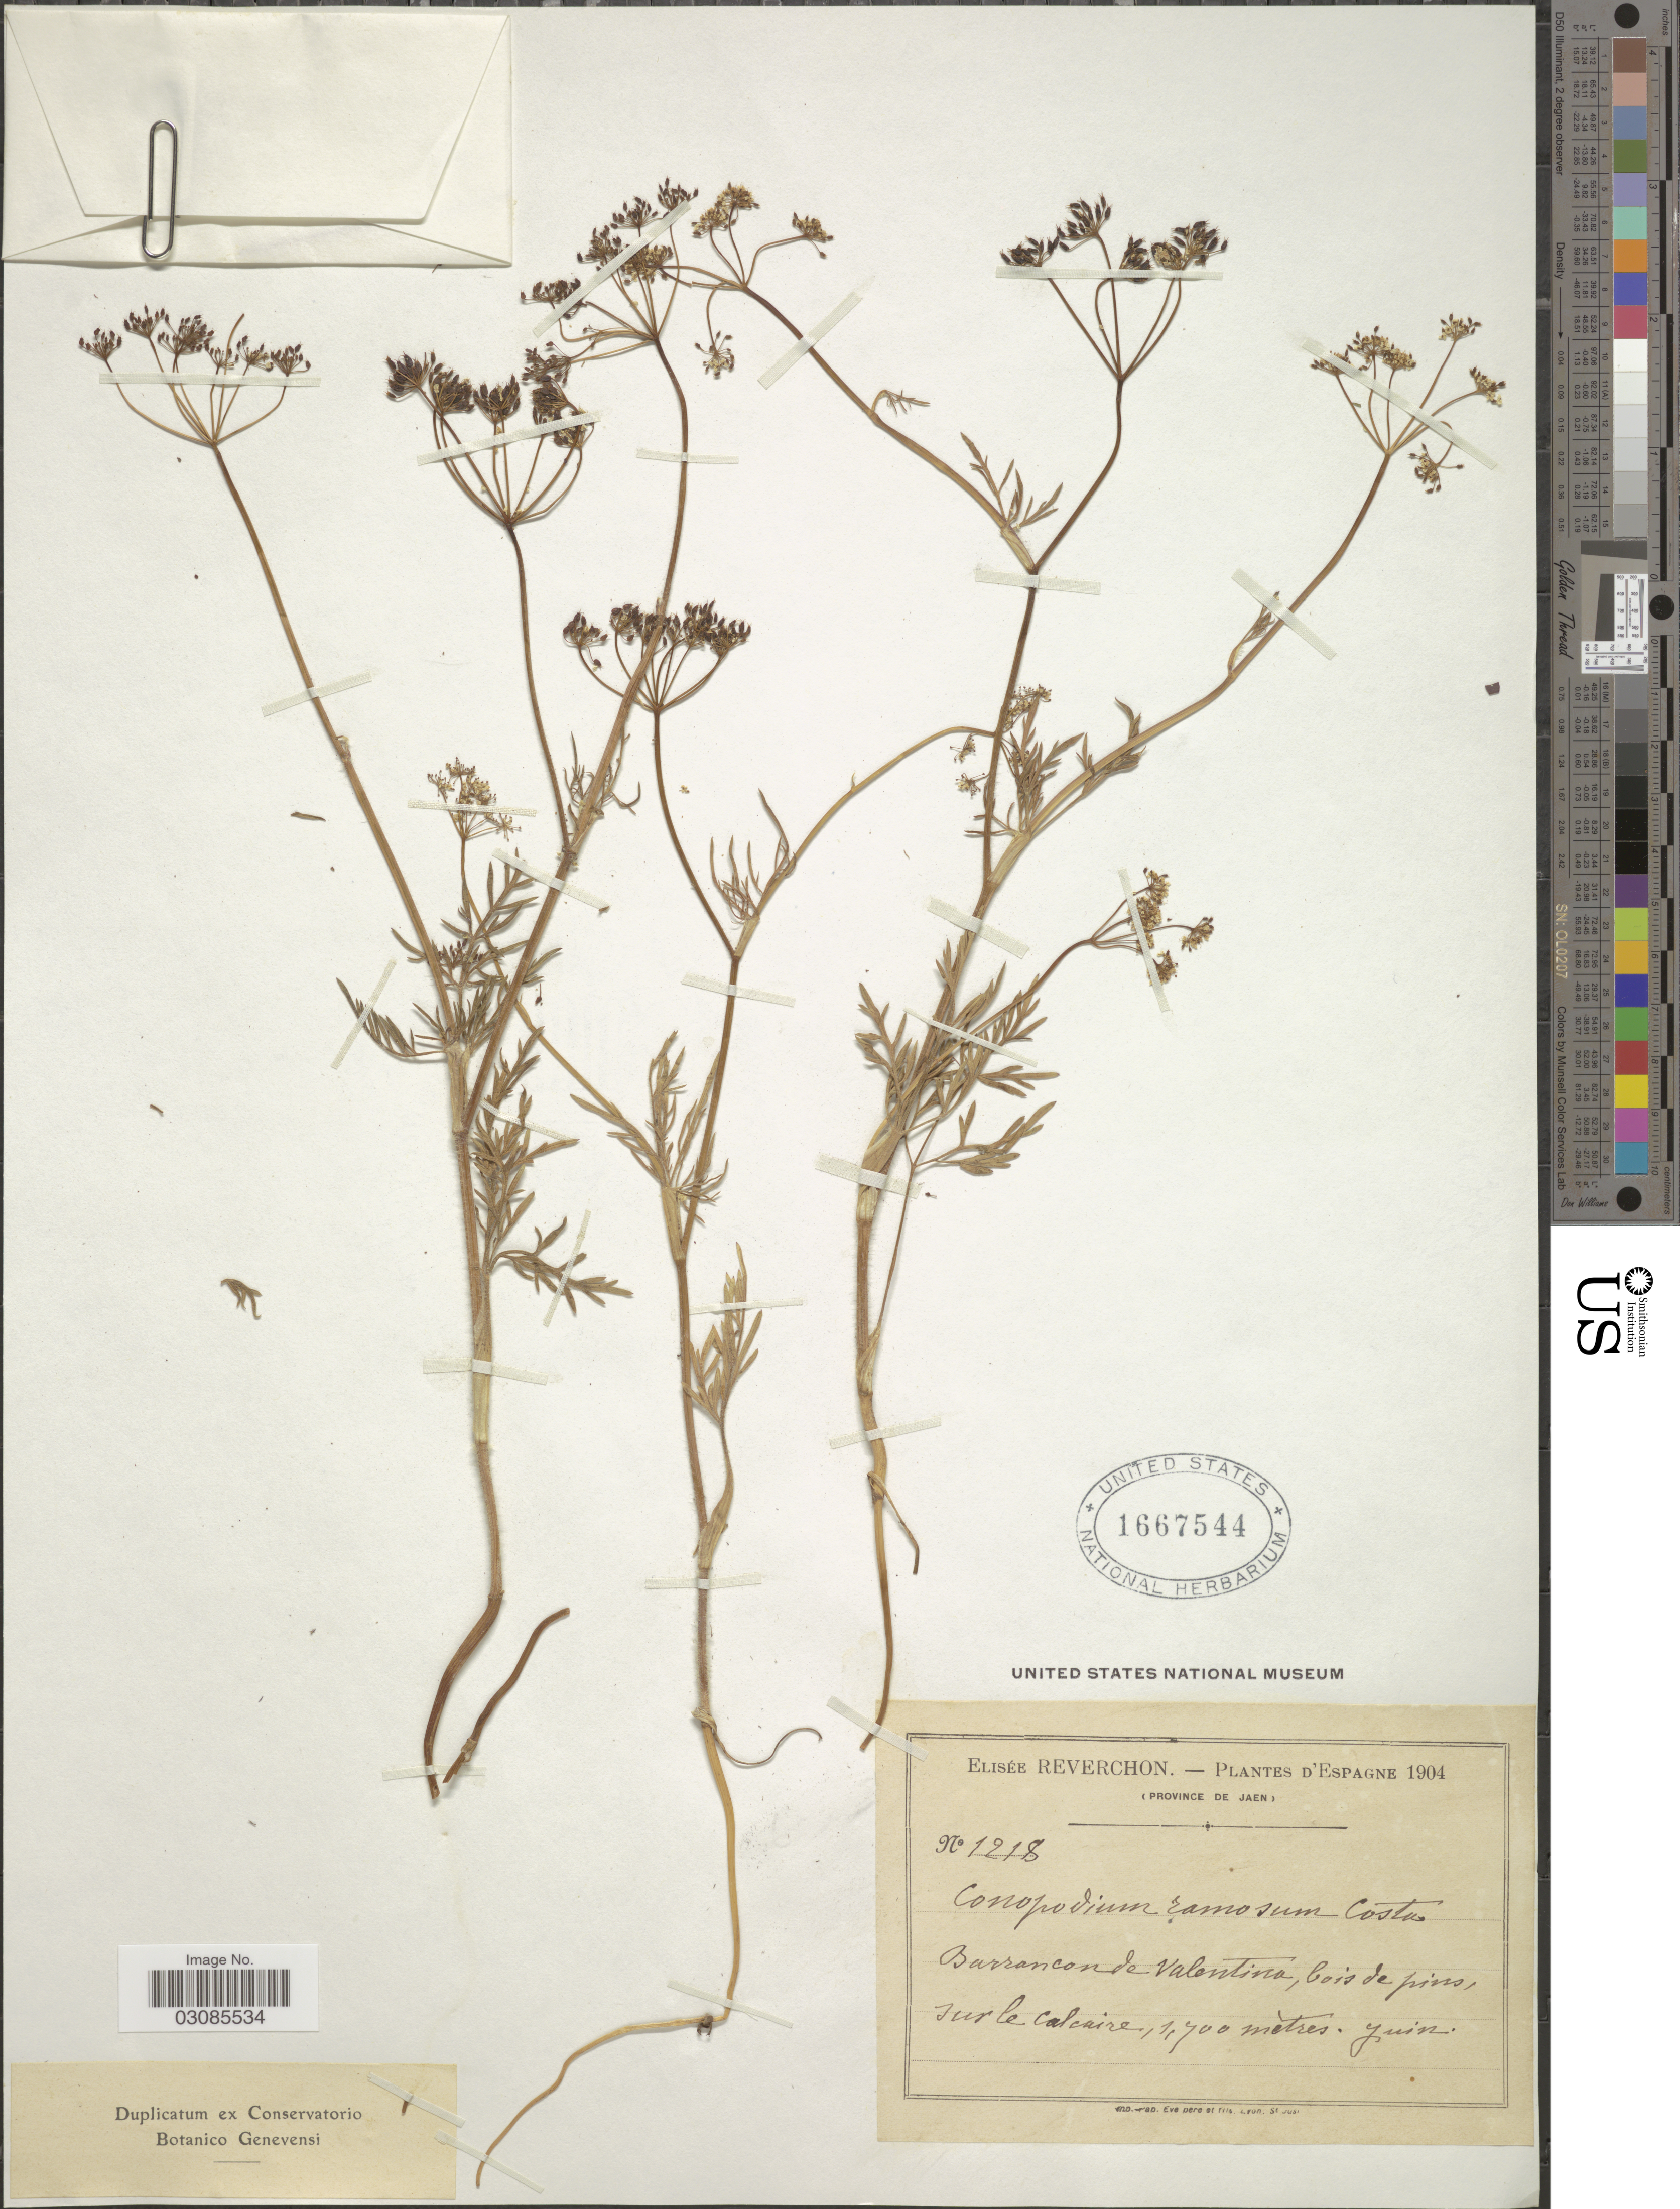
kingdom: Plantae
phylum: Tracheophyta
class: Magnoliopsida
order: Apiales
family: Apiaceae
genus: Conopodium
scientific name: Conopodium sp.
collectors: E. Reverchon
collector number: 1218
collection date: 1904-06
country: Spain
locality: Espagne. Province de Jaen. Barrancon de Valentina.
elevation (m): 1700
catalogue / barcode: US 1667544